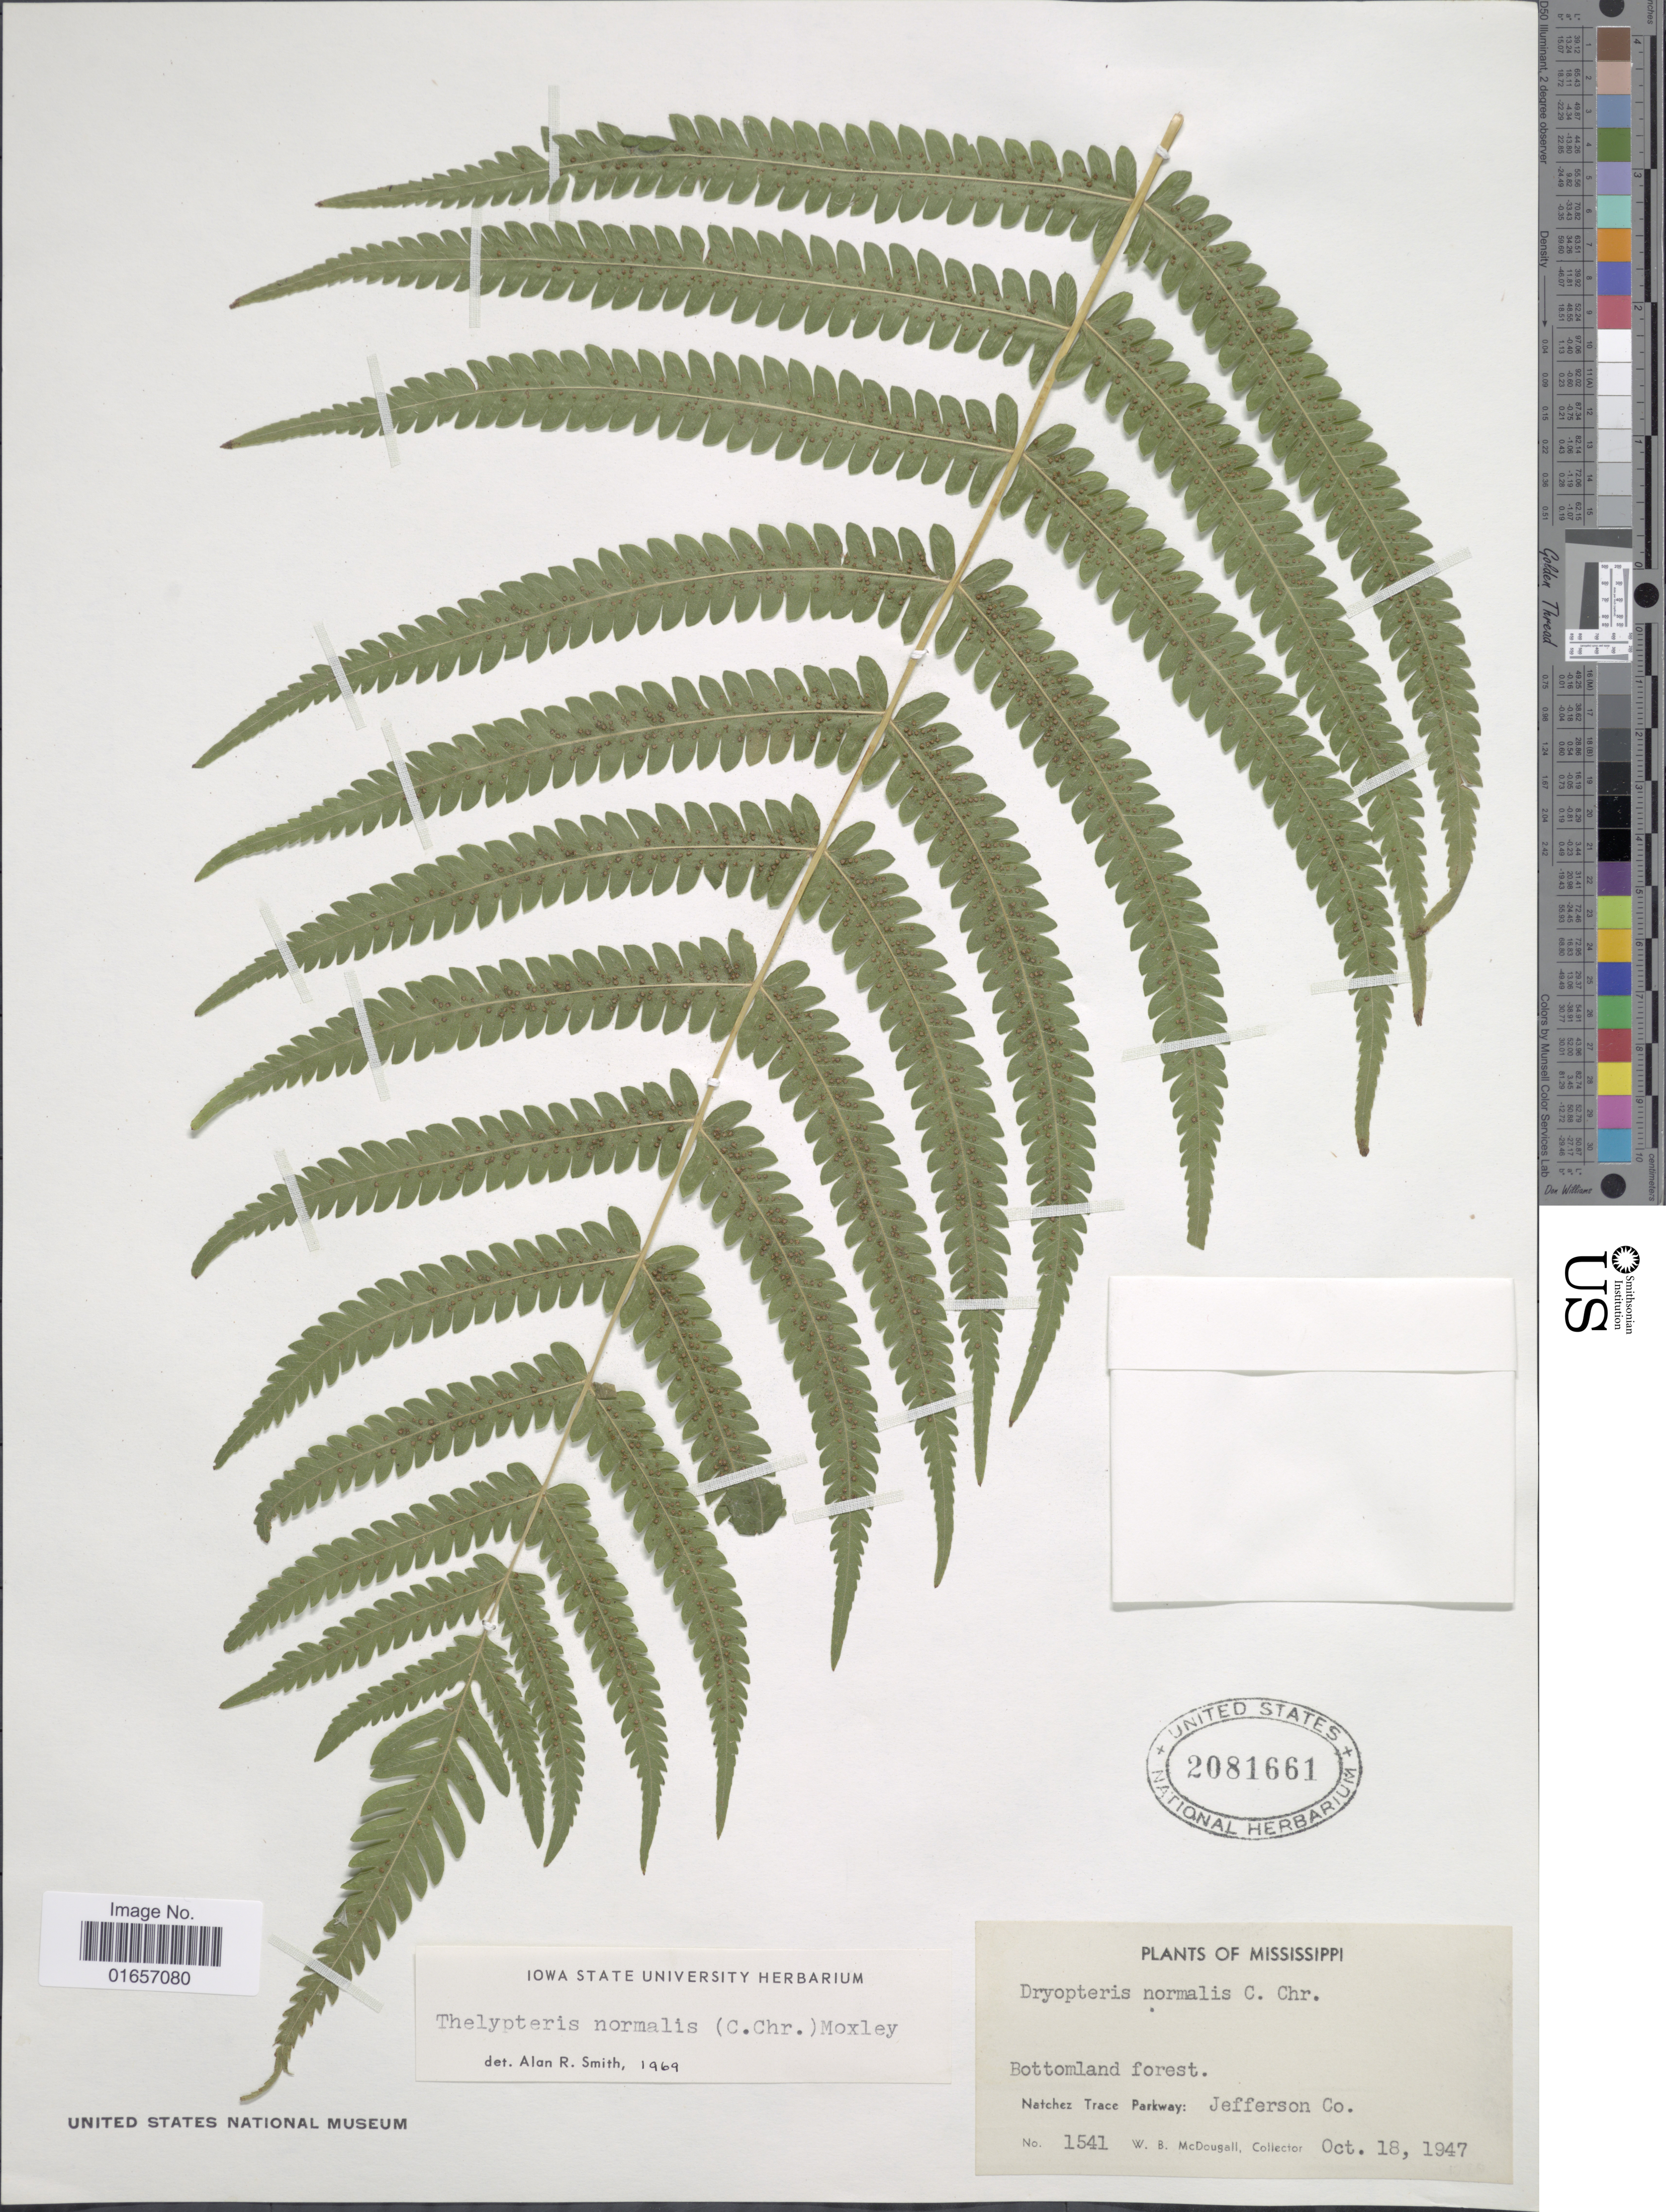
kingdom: Plantae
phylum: Tracheophyta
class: Polypodiopsida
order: Polypodiales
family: Thelypteridaceae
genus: Christella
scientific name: Christella kunthii comb. ined.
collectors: W. B. McDougall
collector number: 1541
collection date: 1947-10-18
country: United States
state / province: Mississippi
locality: Natchez Trace Parkway: Jefferson Co.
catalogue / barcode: US 2081661